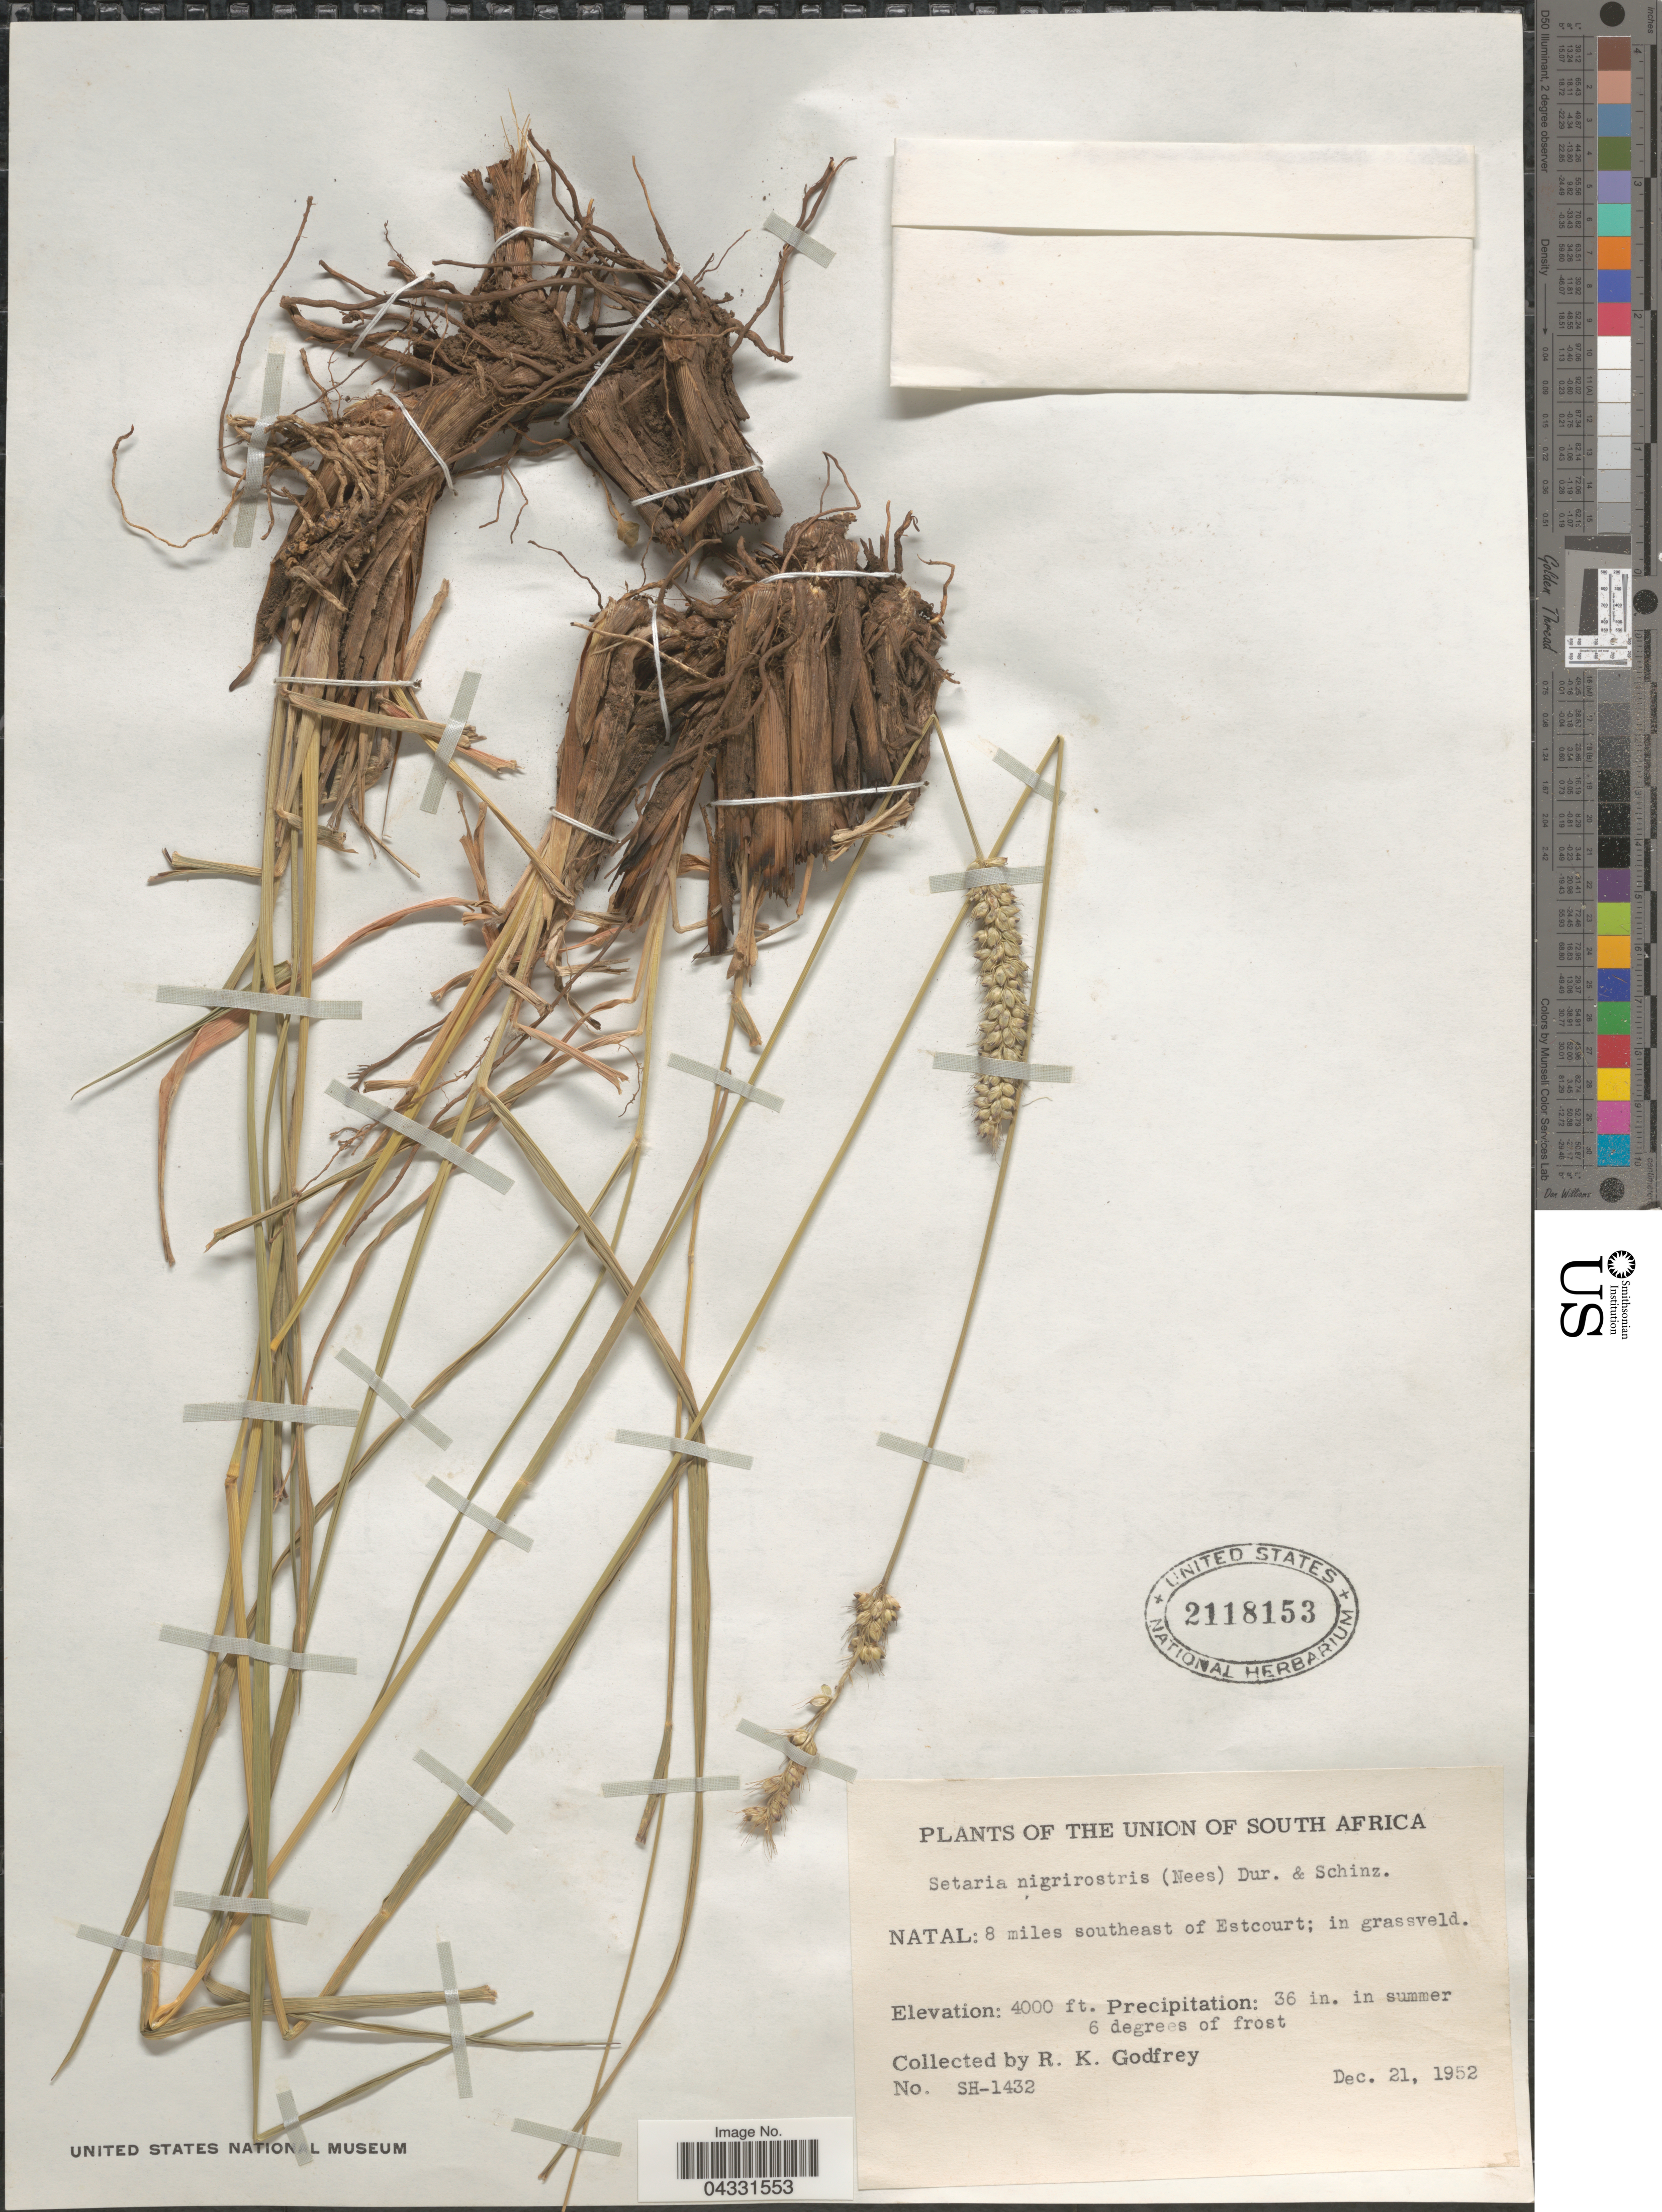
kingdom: Plantae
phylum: Tracheophyta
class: Liliopsida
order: Poales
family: Poaceae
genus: Setaria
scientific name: Setaria nigrirostris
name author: (Nees) Durand & Schinz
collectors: R. K. Godfrey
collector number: SH-1432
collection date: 1952-12-21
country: South Africa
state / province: KwaZulu-Natal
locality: Union of South Africa. Natal: 8 miles southeast of Estcourt; in grassveld.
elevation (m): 1219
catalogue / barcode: US 2118153